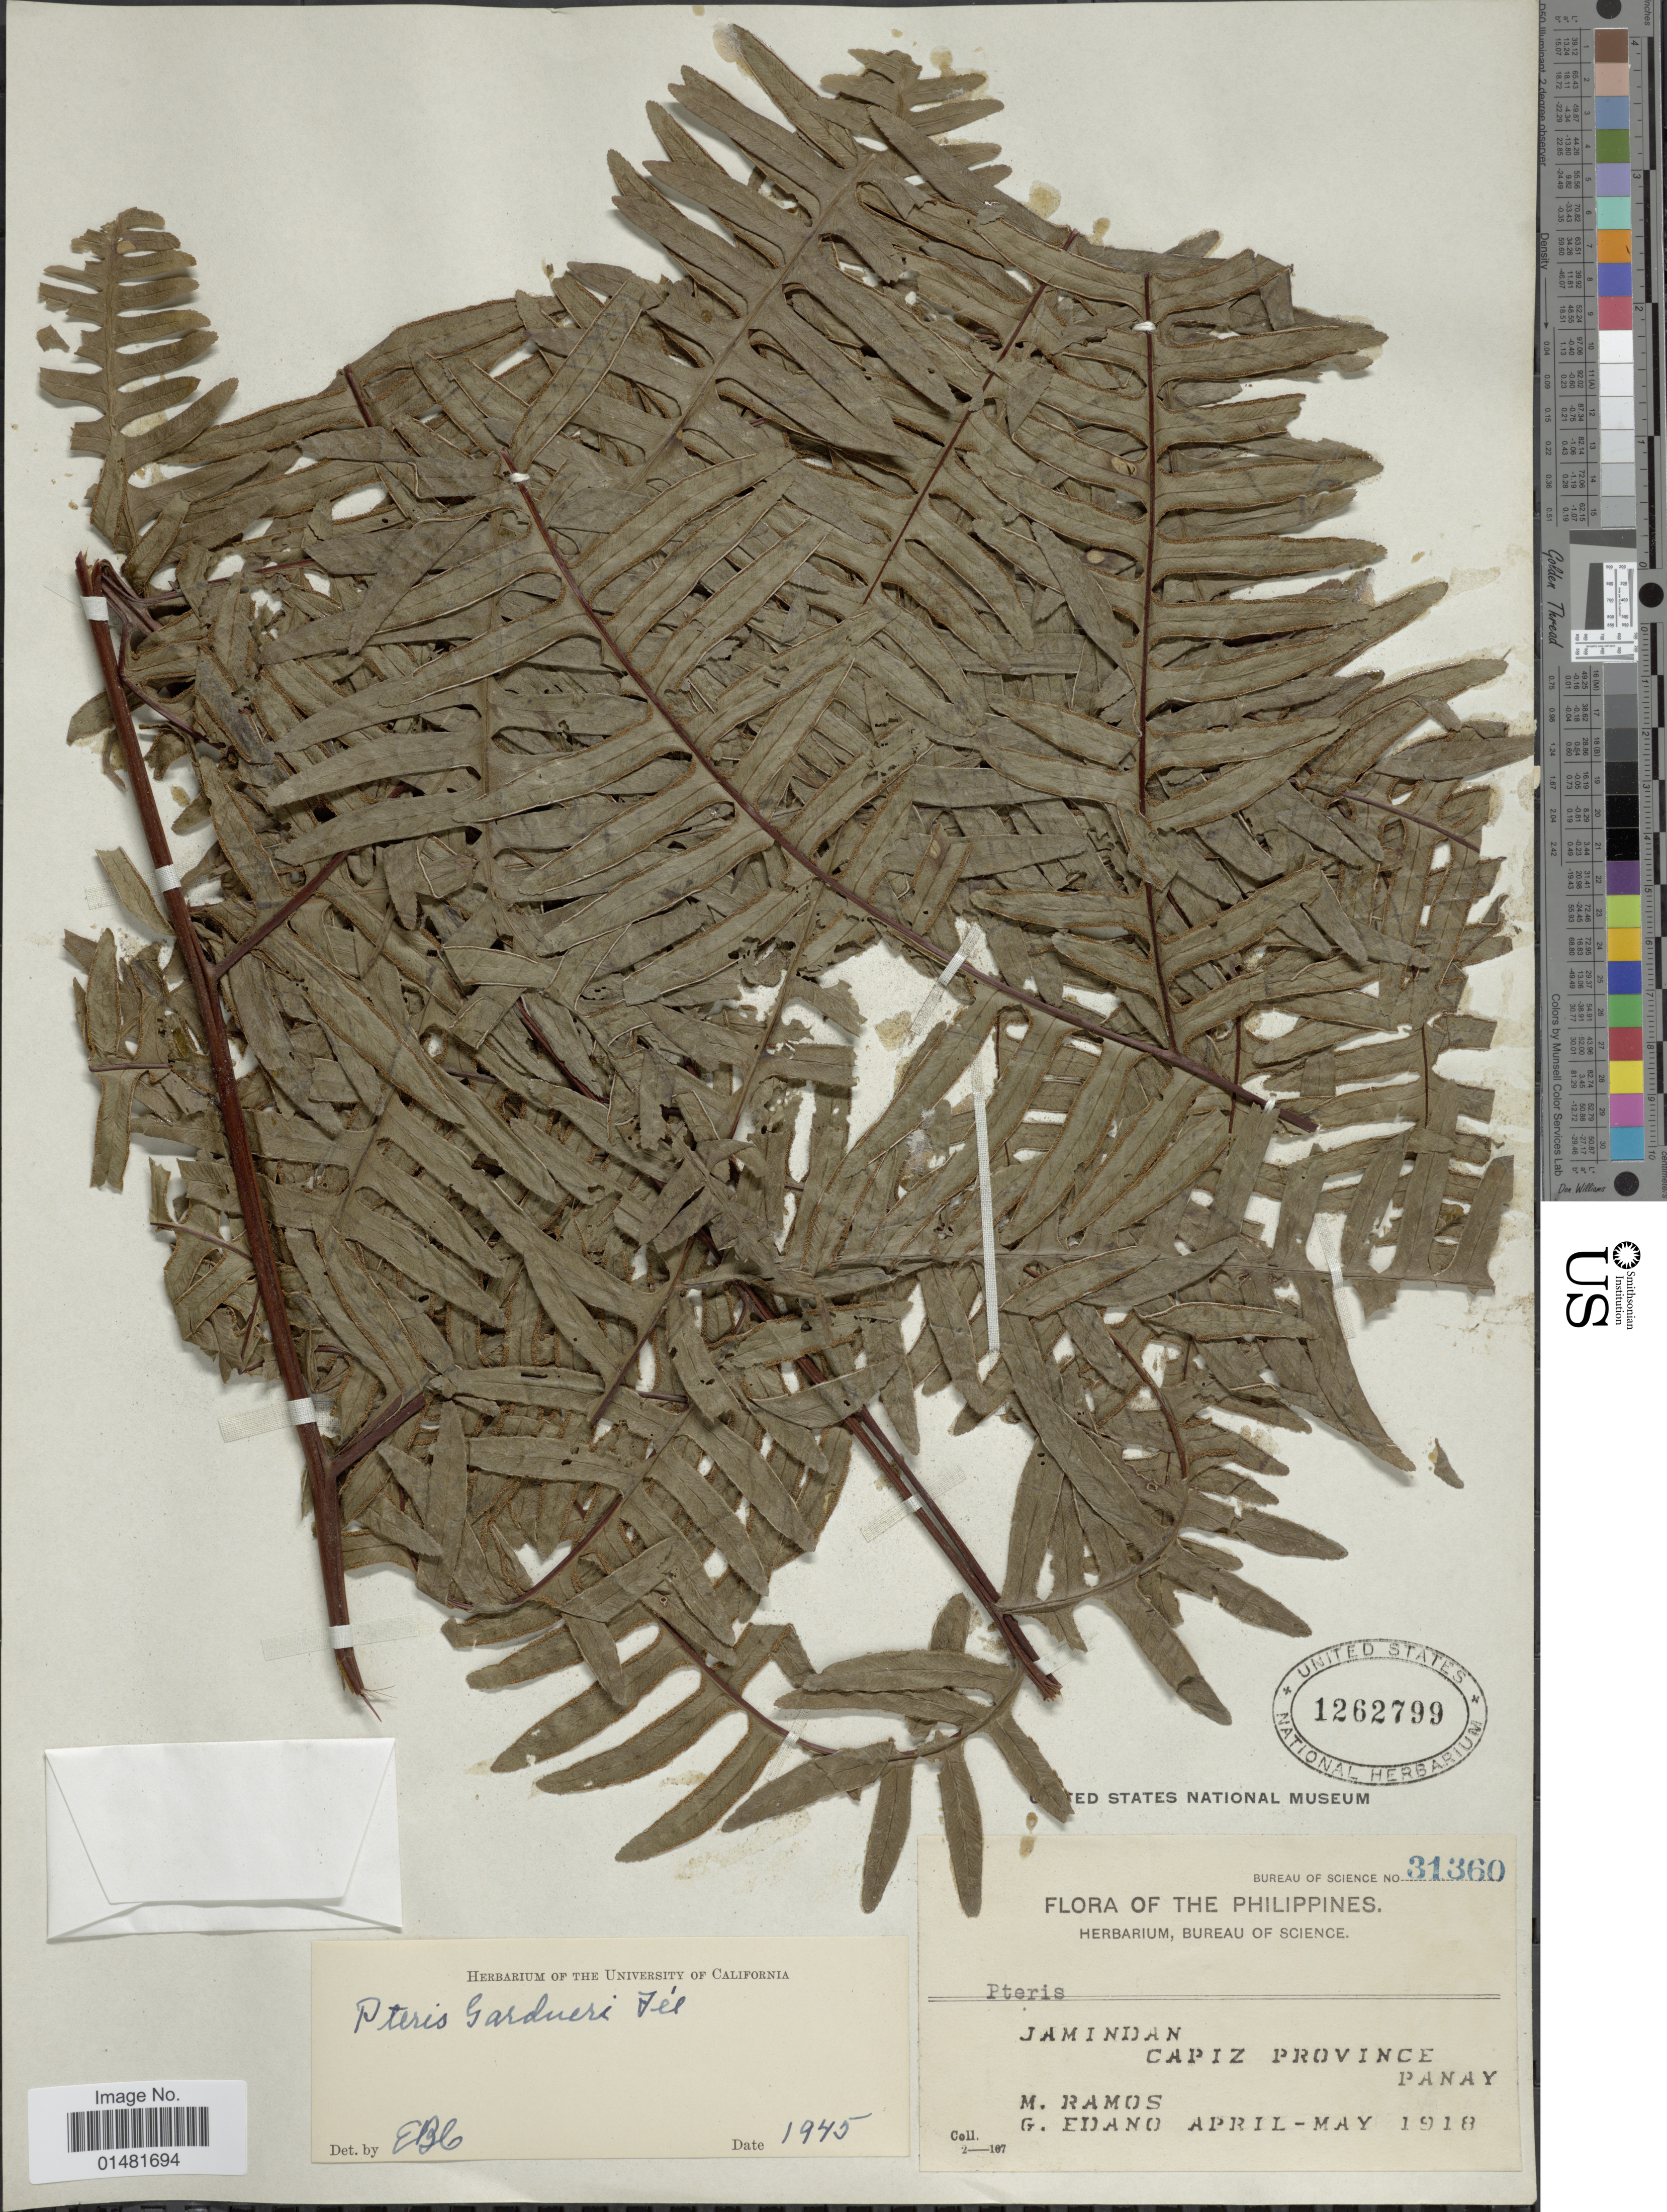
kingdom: Plantae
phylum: Tracheophyta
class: Polypodiopsida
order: Polypodiales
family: Pteridaceae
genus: Pteris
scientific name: Pteris gardneri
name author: (Fée) Hook.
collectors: M. Ramos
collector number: Bureau of Science 31360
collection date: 1918-04/1918-05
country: Philippines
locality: Jamindan, Capiz Province, Panay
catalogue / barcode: US 1262799